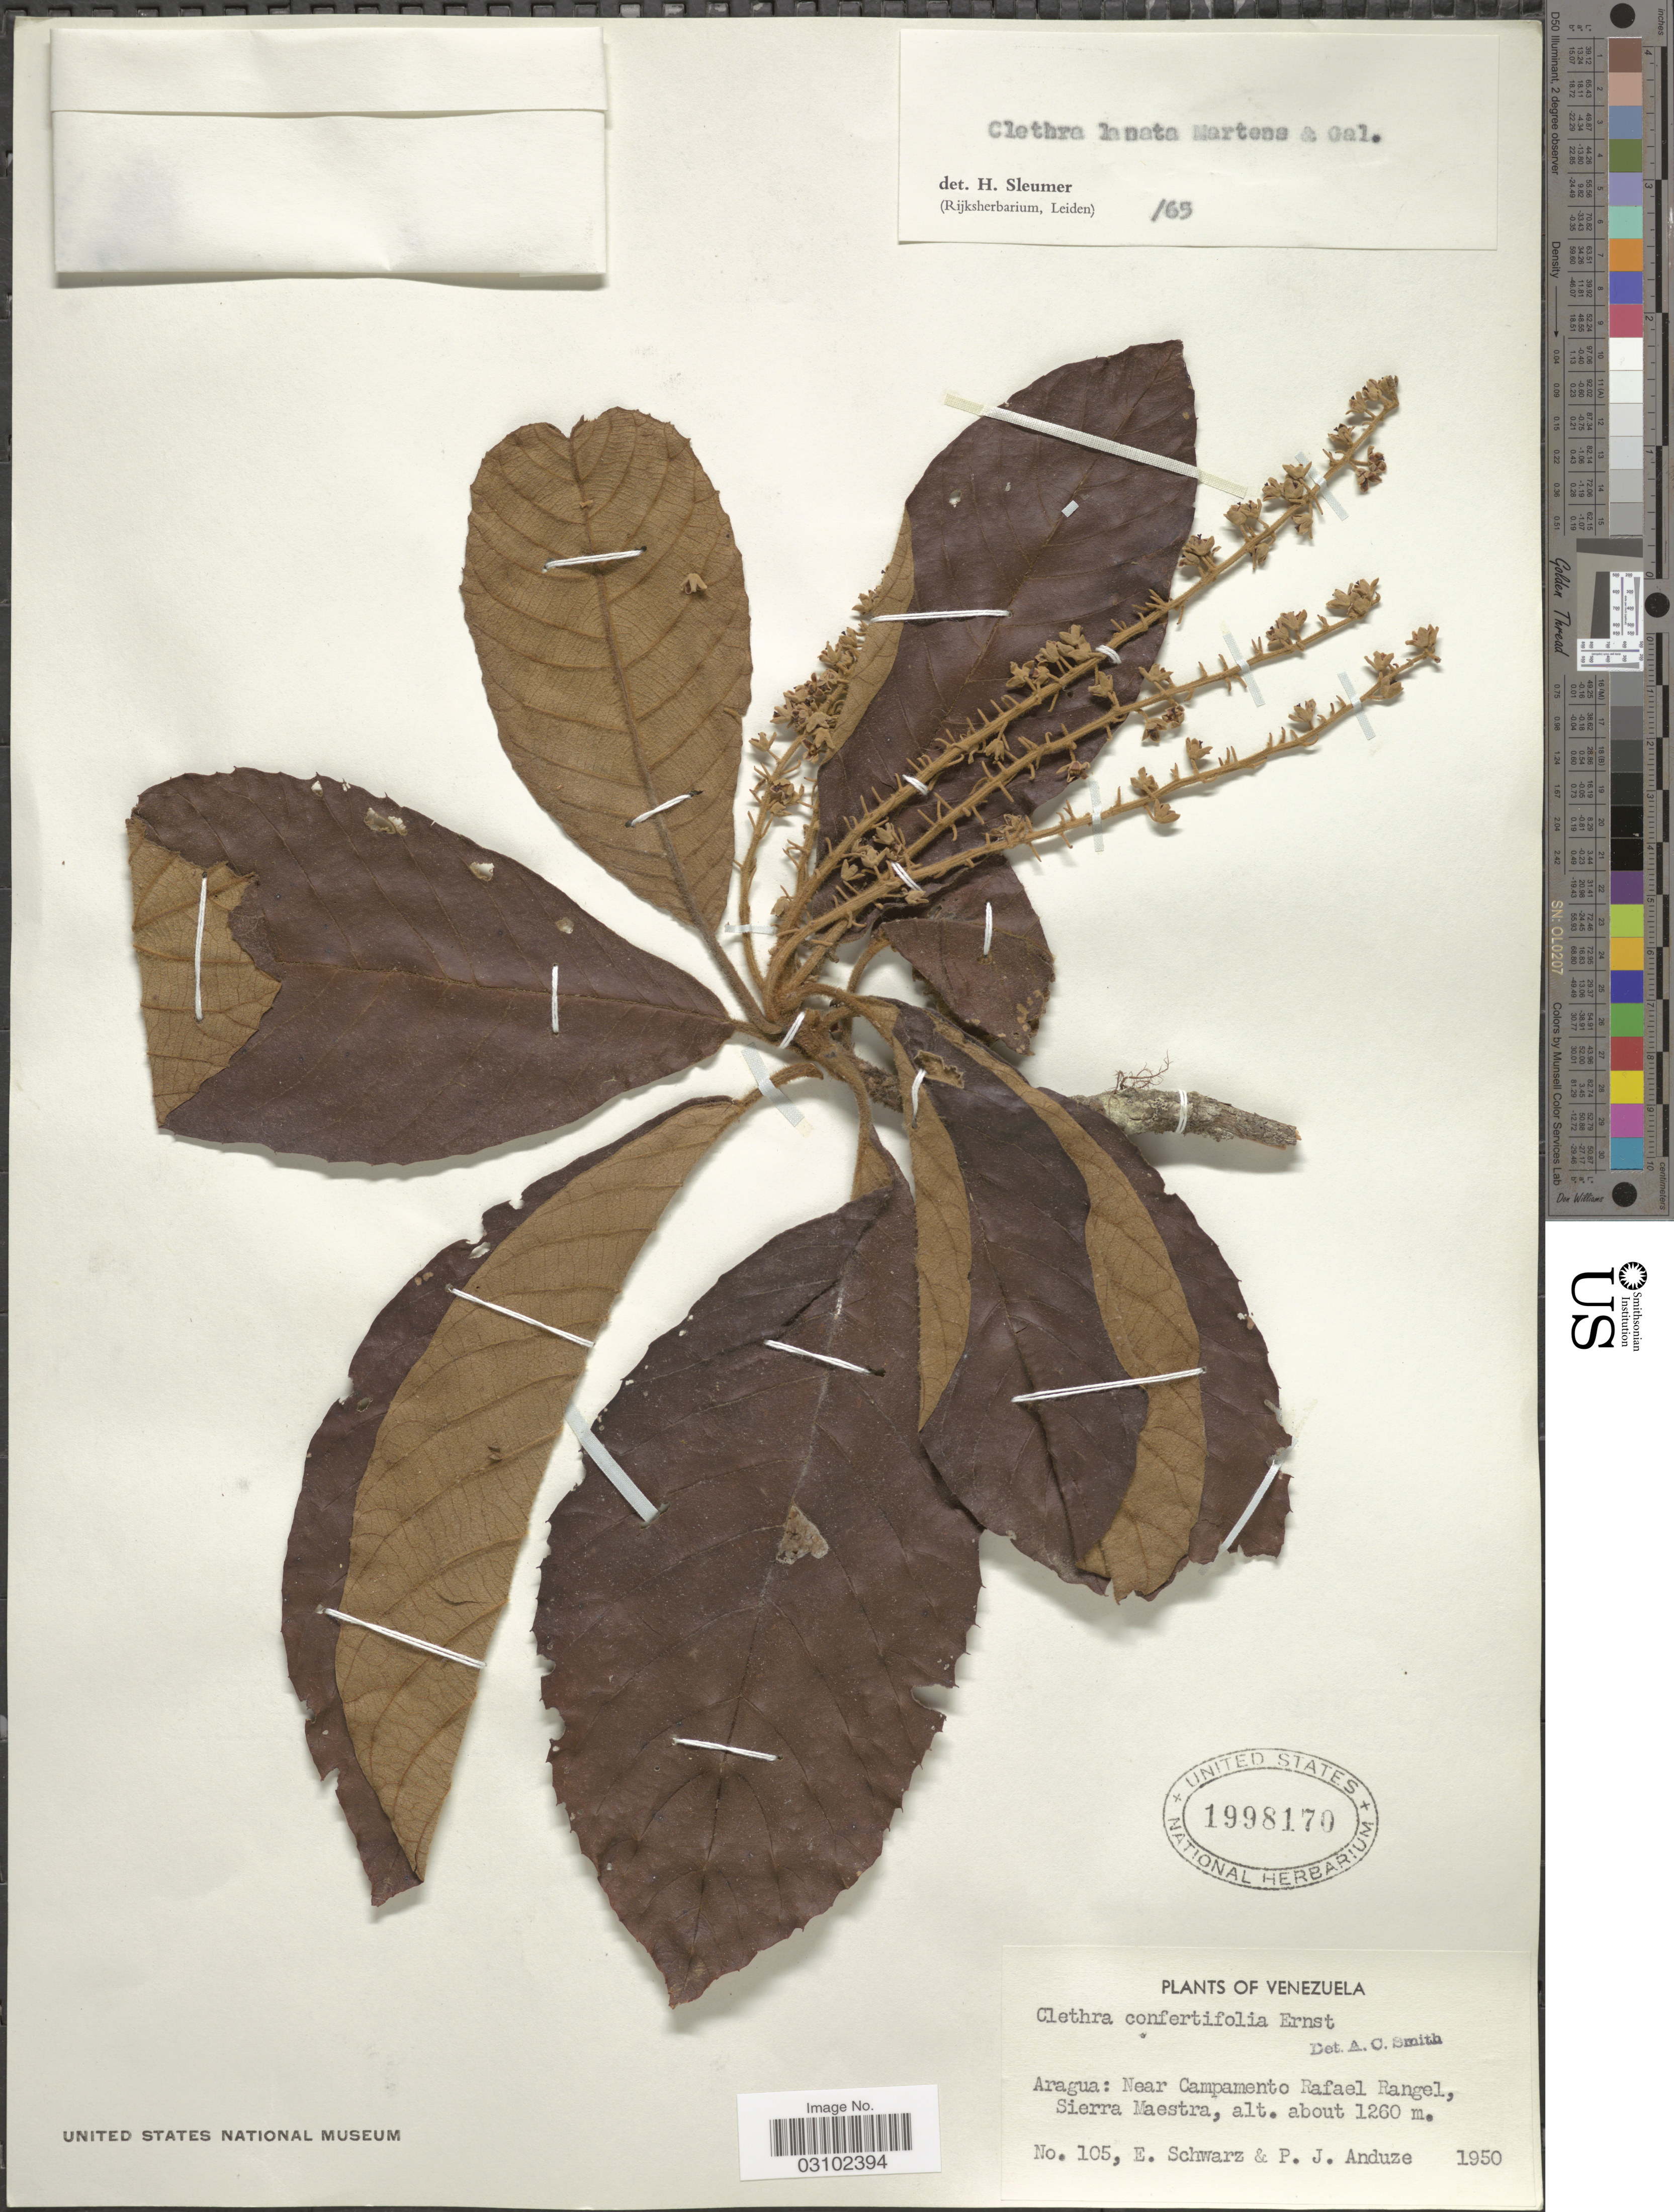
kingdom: Plantae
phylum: Tracheophyta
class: Magnoliopsida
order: Ericales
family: Clethraceae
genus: Clethra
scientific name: Clethra lanata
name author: M. Martens & Galeotti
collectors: E. Schwarz & P. Anduze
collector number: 105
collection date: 1950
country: Venezuela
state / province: Aragua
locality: Near Campamento Rafael Rangel, Sierra Maestra.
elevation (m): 1260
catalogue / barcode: US 1998170